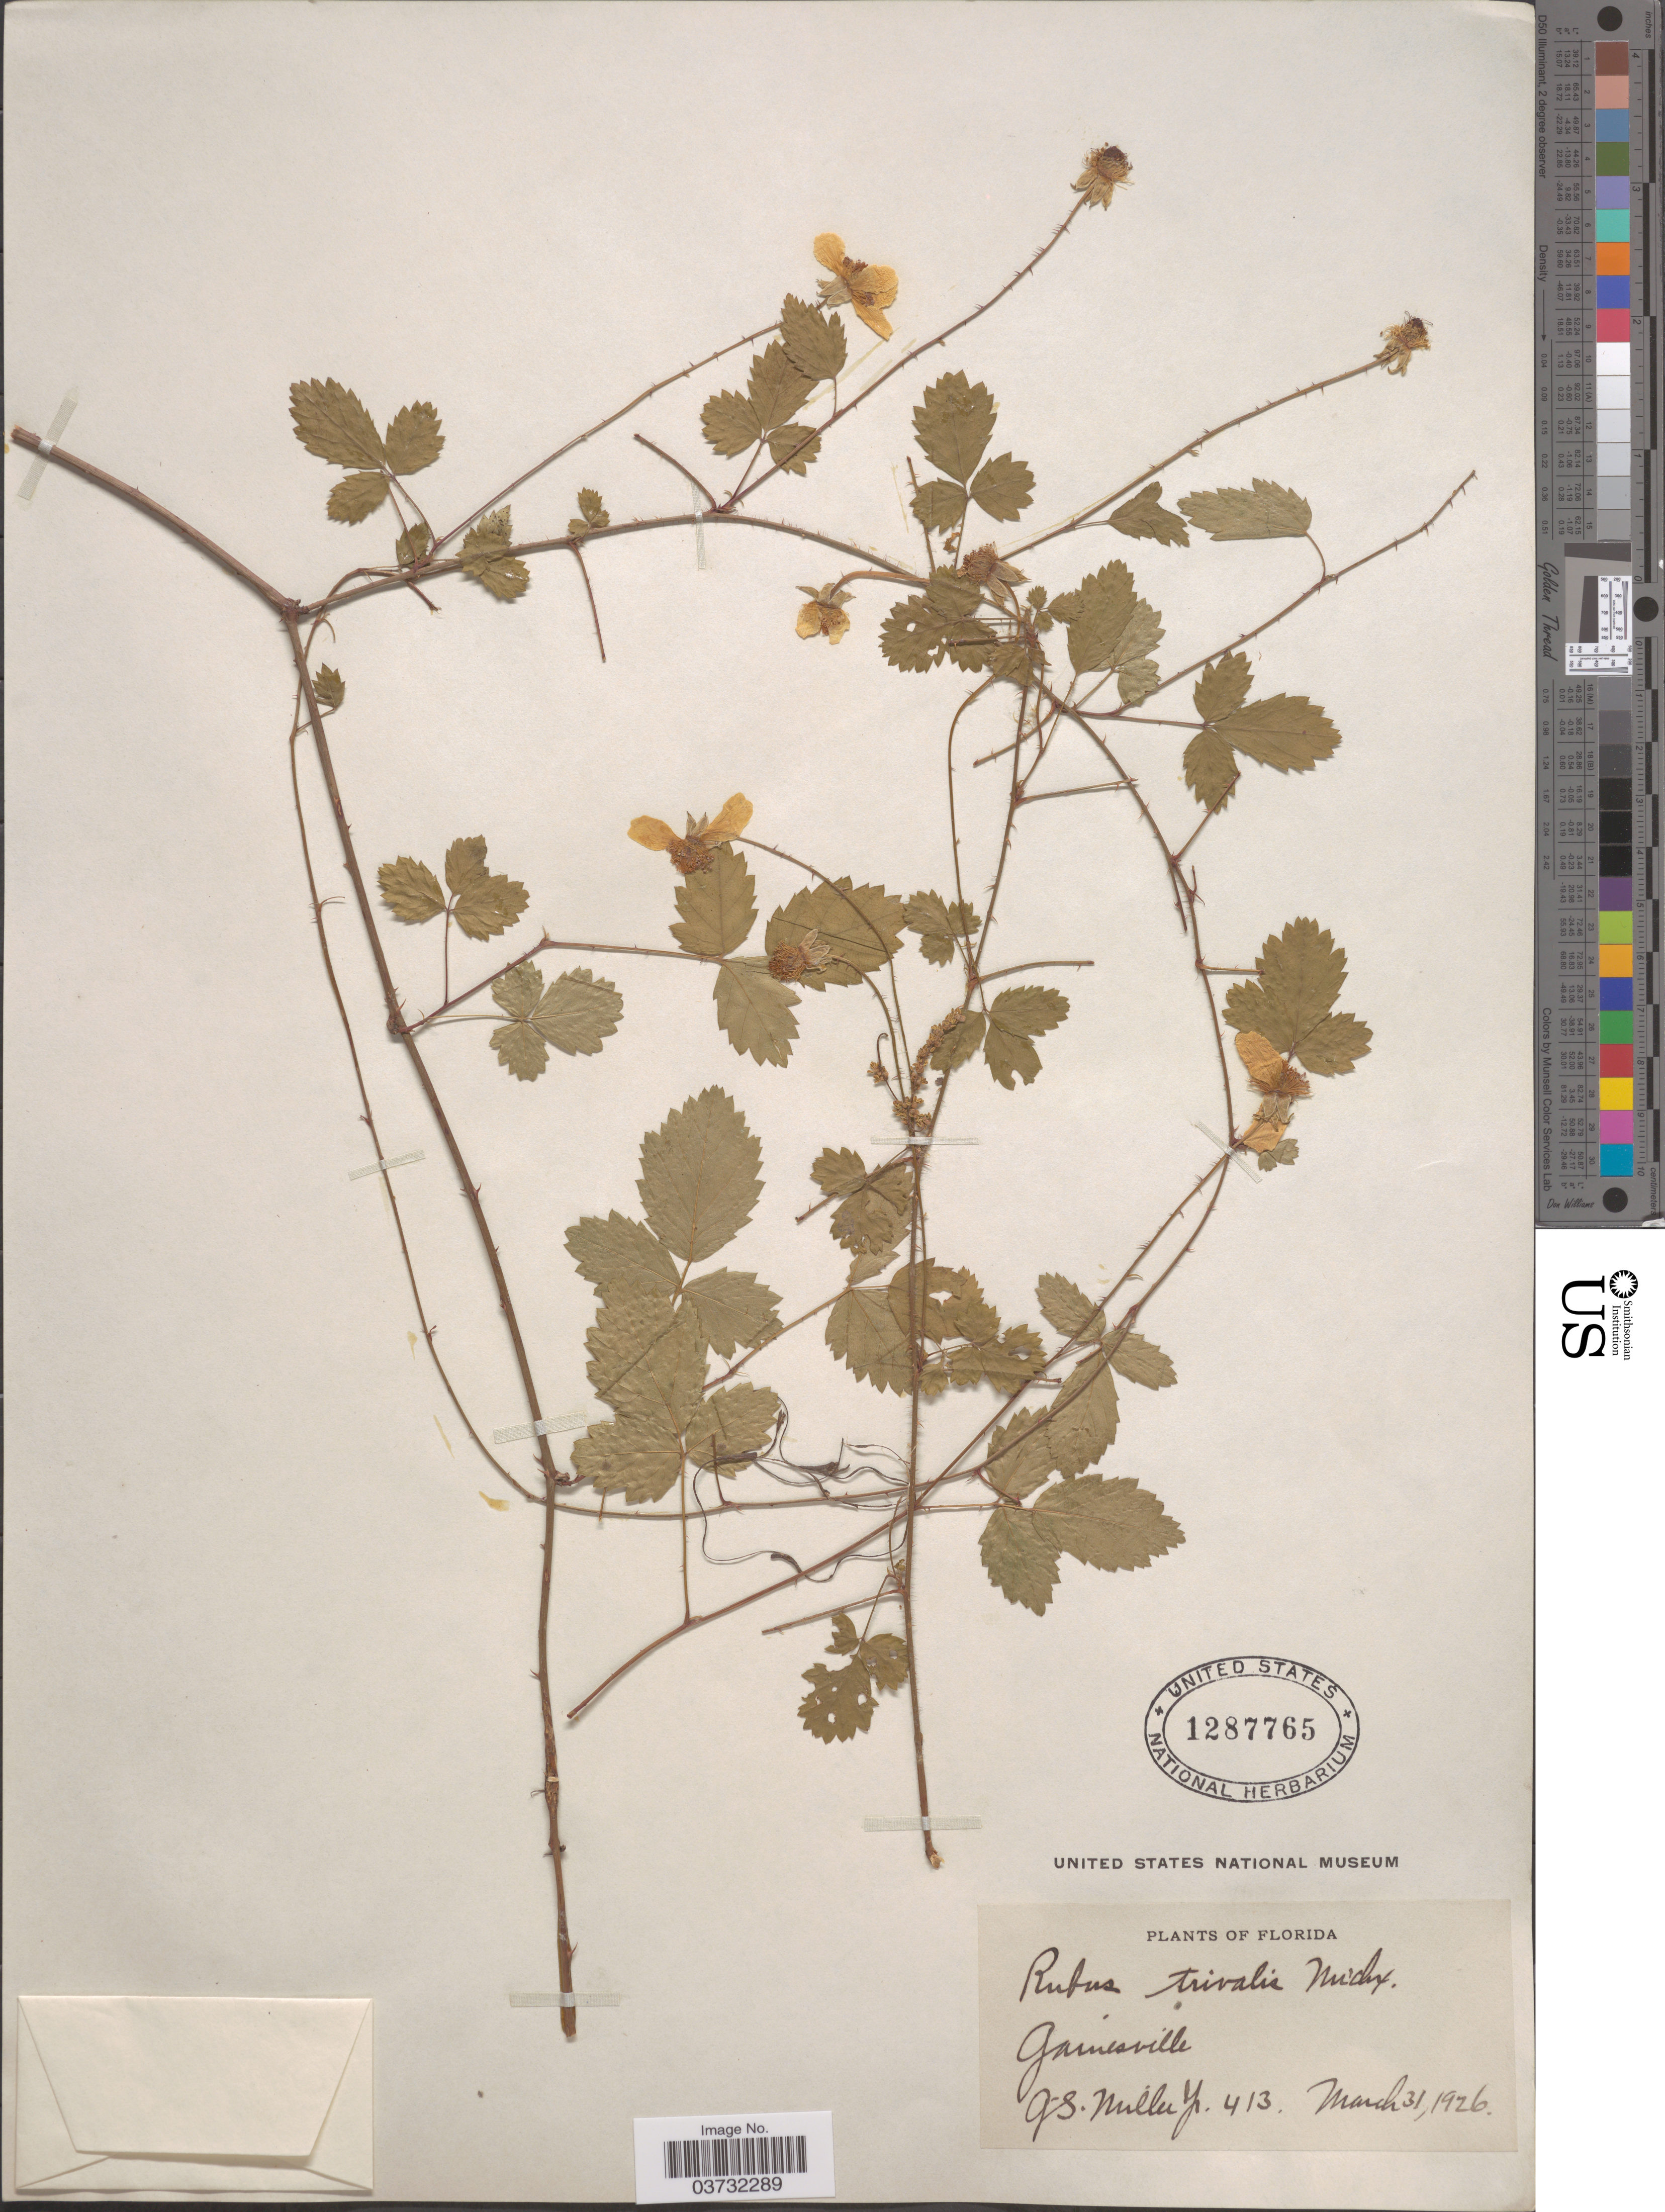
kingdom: Plantae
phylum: Tracheophyta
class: Magnoliopsida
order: Rosales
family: Rosaceae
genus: Rubus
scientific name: Rubus trivialis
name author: Michx.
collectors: G. S. Miller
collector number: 413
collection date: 1926-03-31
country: United States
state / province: Florida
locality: Gainesville.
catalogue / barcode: US 1287765